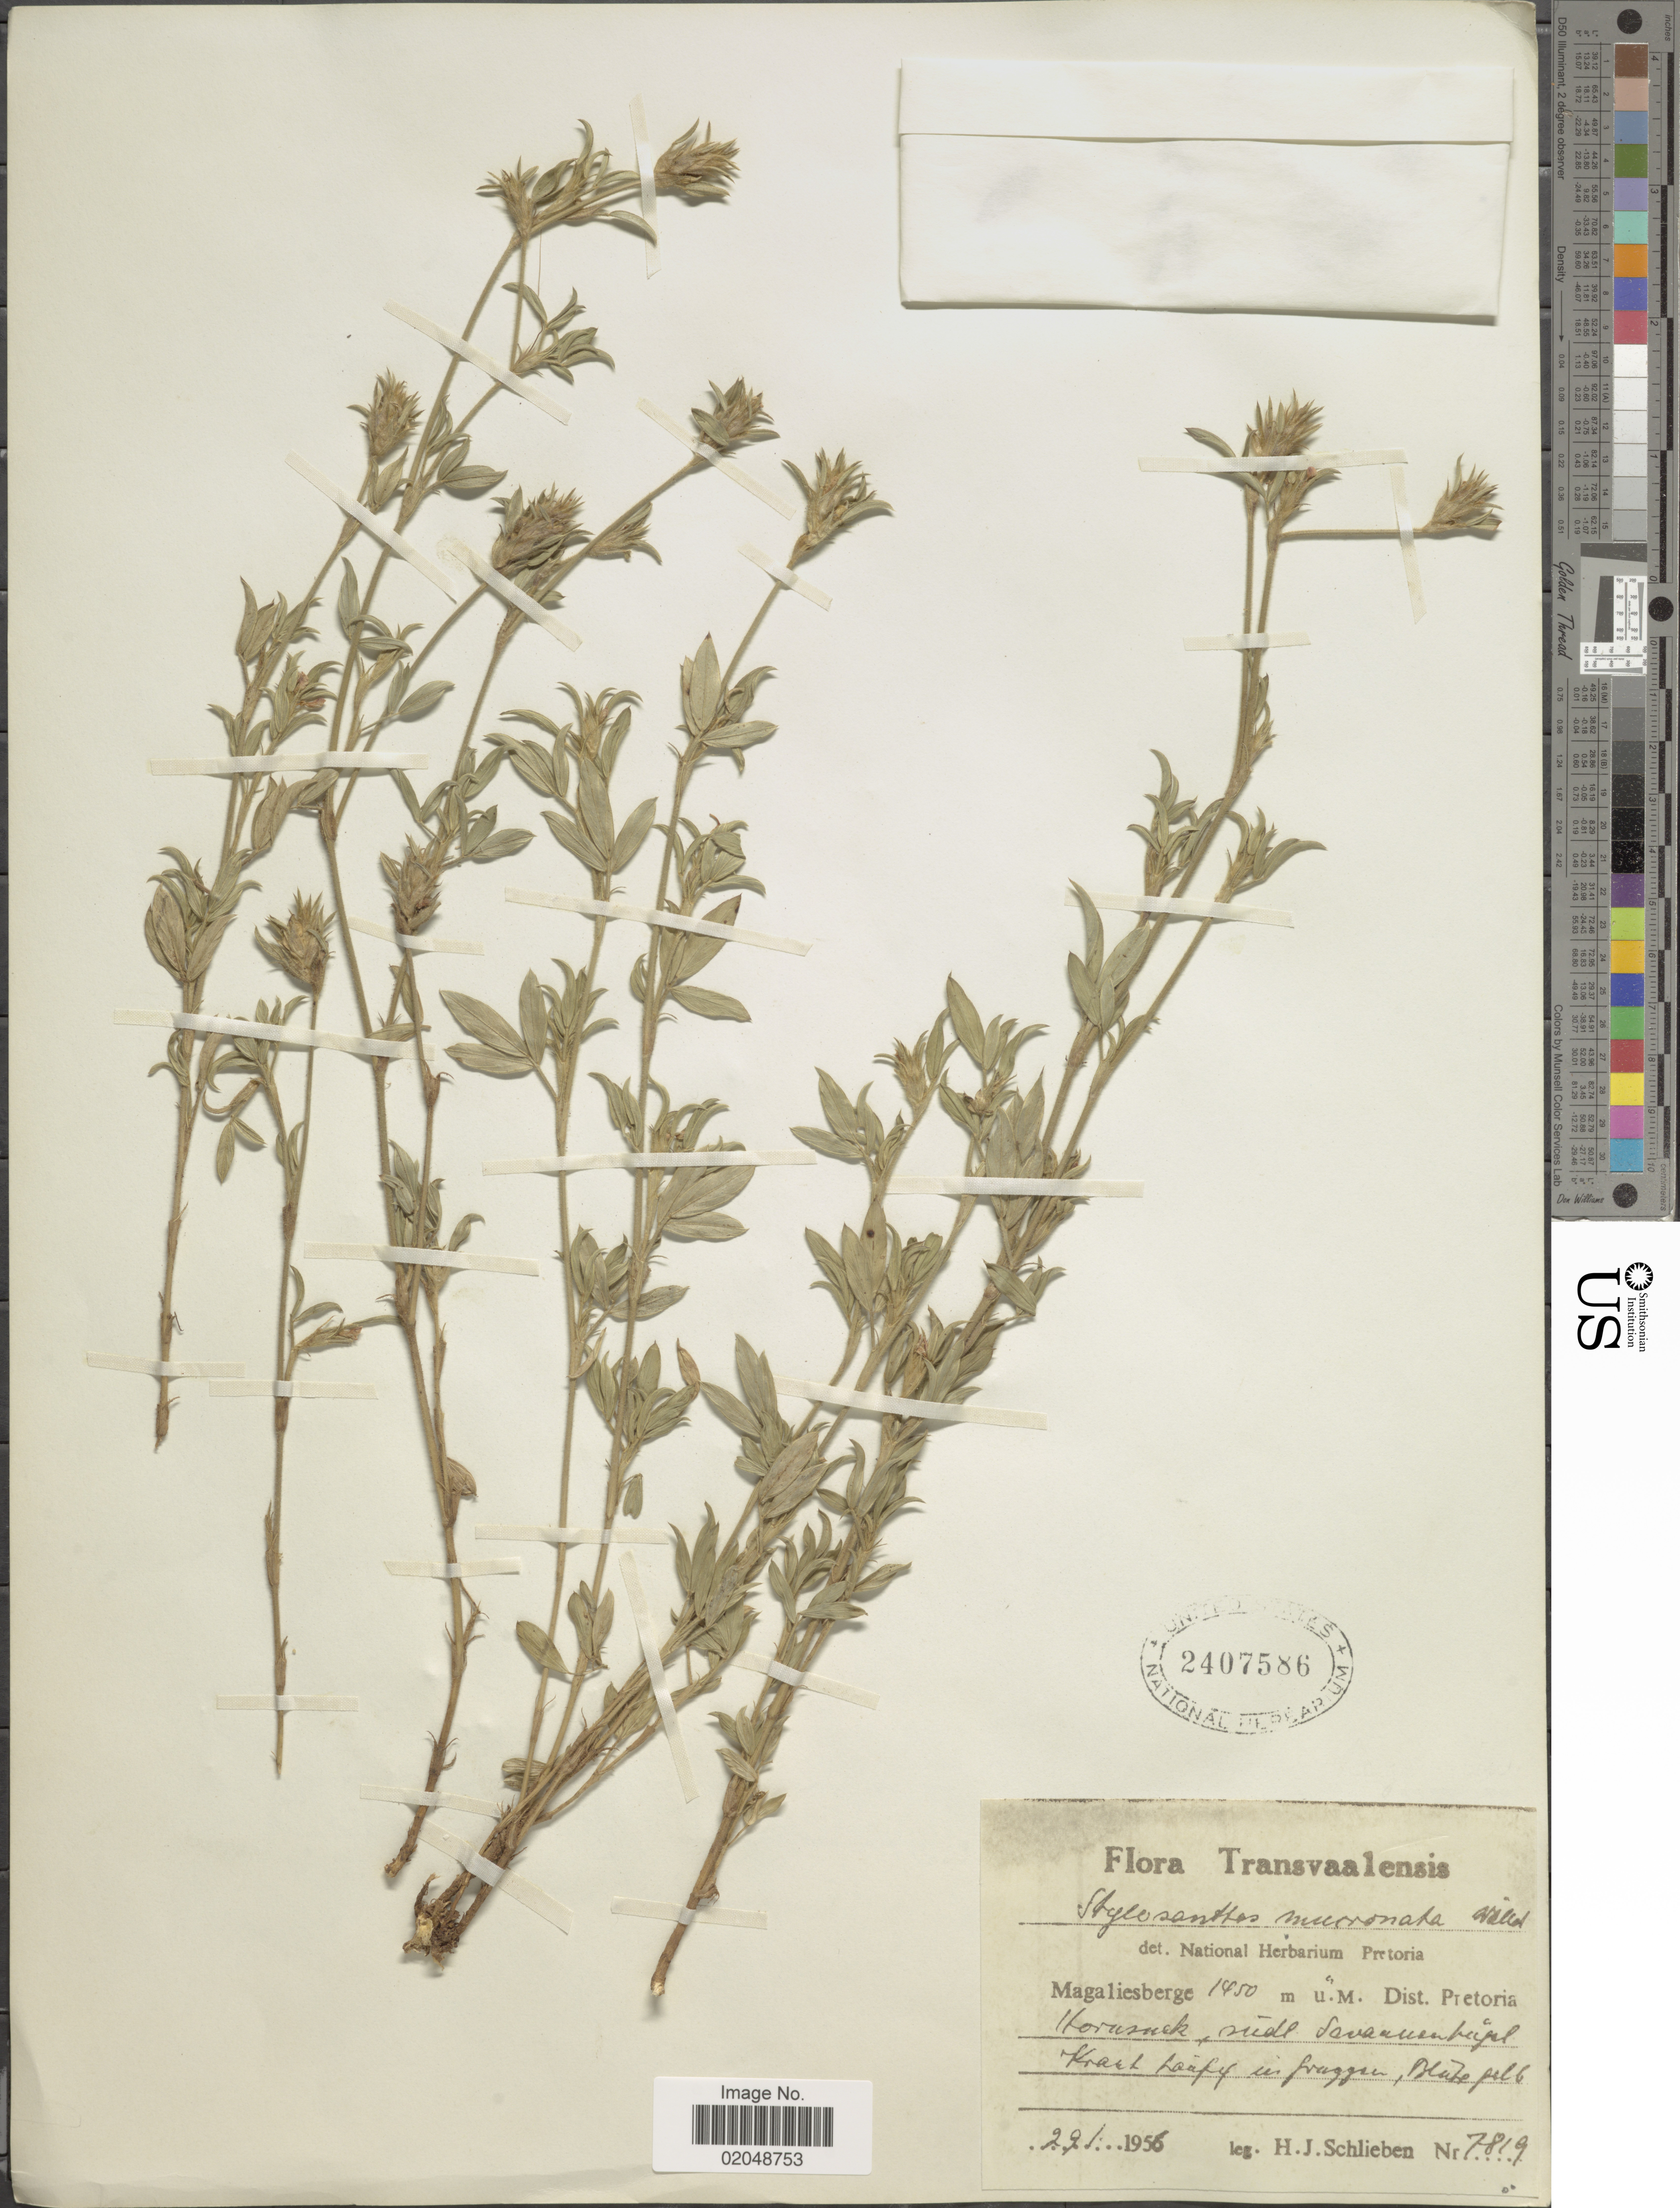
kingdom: Plantae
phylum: Tracheophyta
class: Magnoliopsida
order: Fabales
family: Fabaceae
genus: Stylosanthes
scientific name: Stylosanthes fruticosa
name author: (Retz.) Alston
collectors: H. J. Schlieben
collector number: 7819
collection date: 1956-01-29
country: South Africa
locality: Transvaalensis, Magaliesberge, Dist Pretoria [Foreign script]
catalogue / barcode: US 2407586